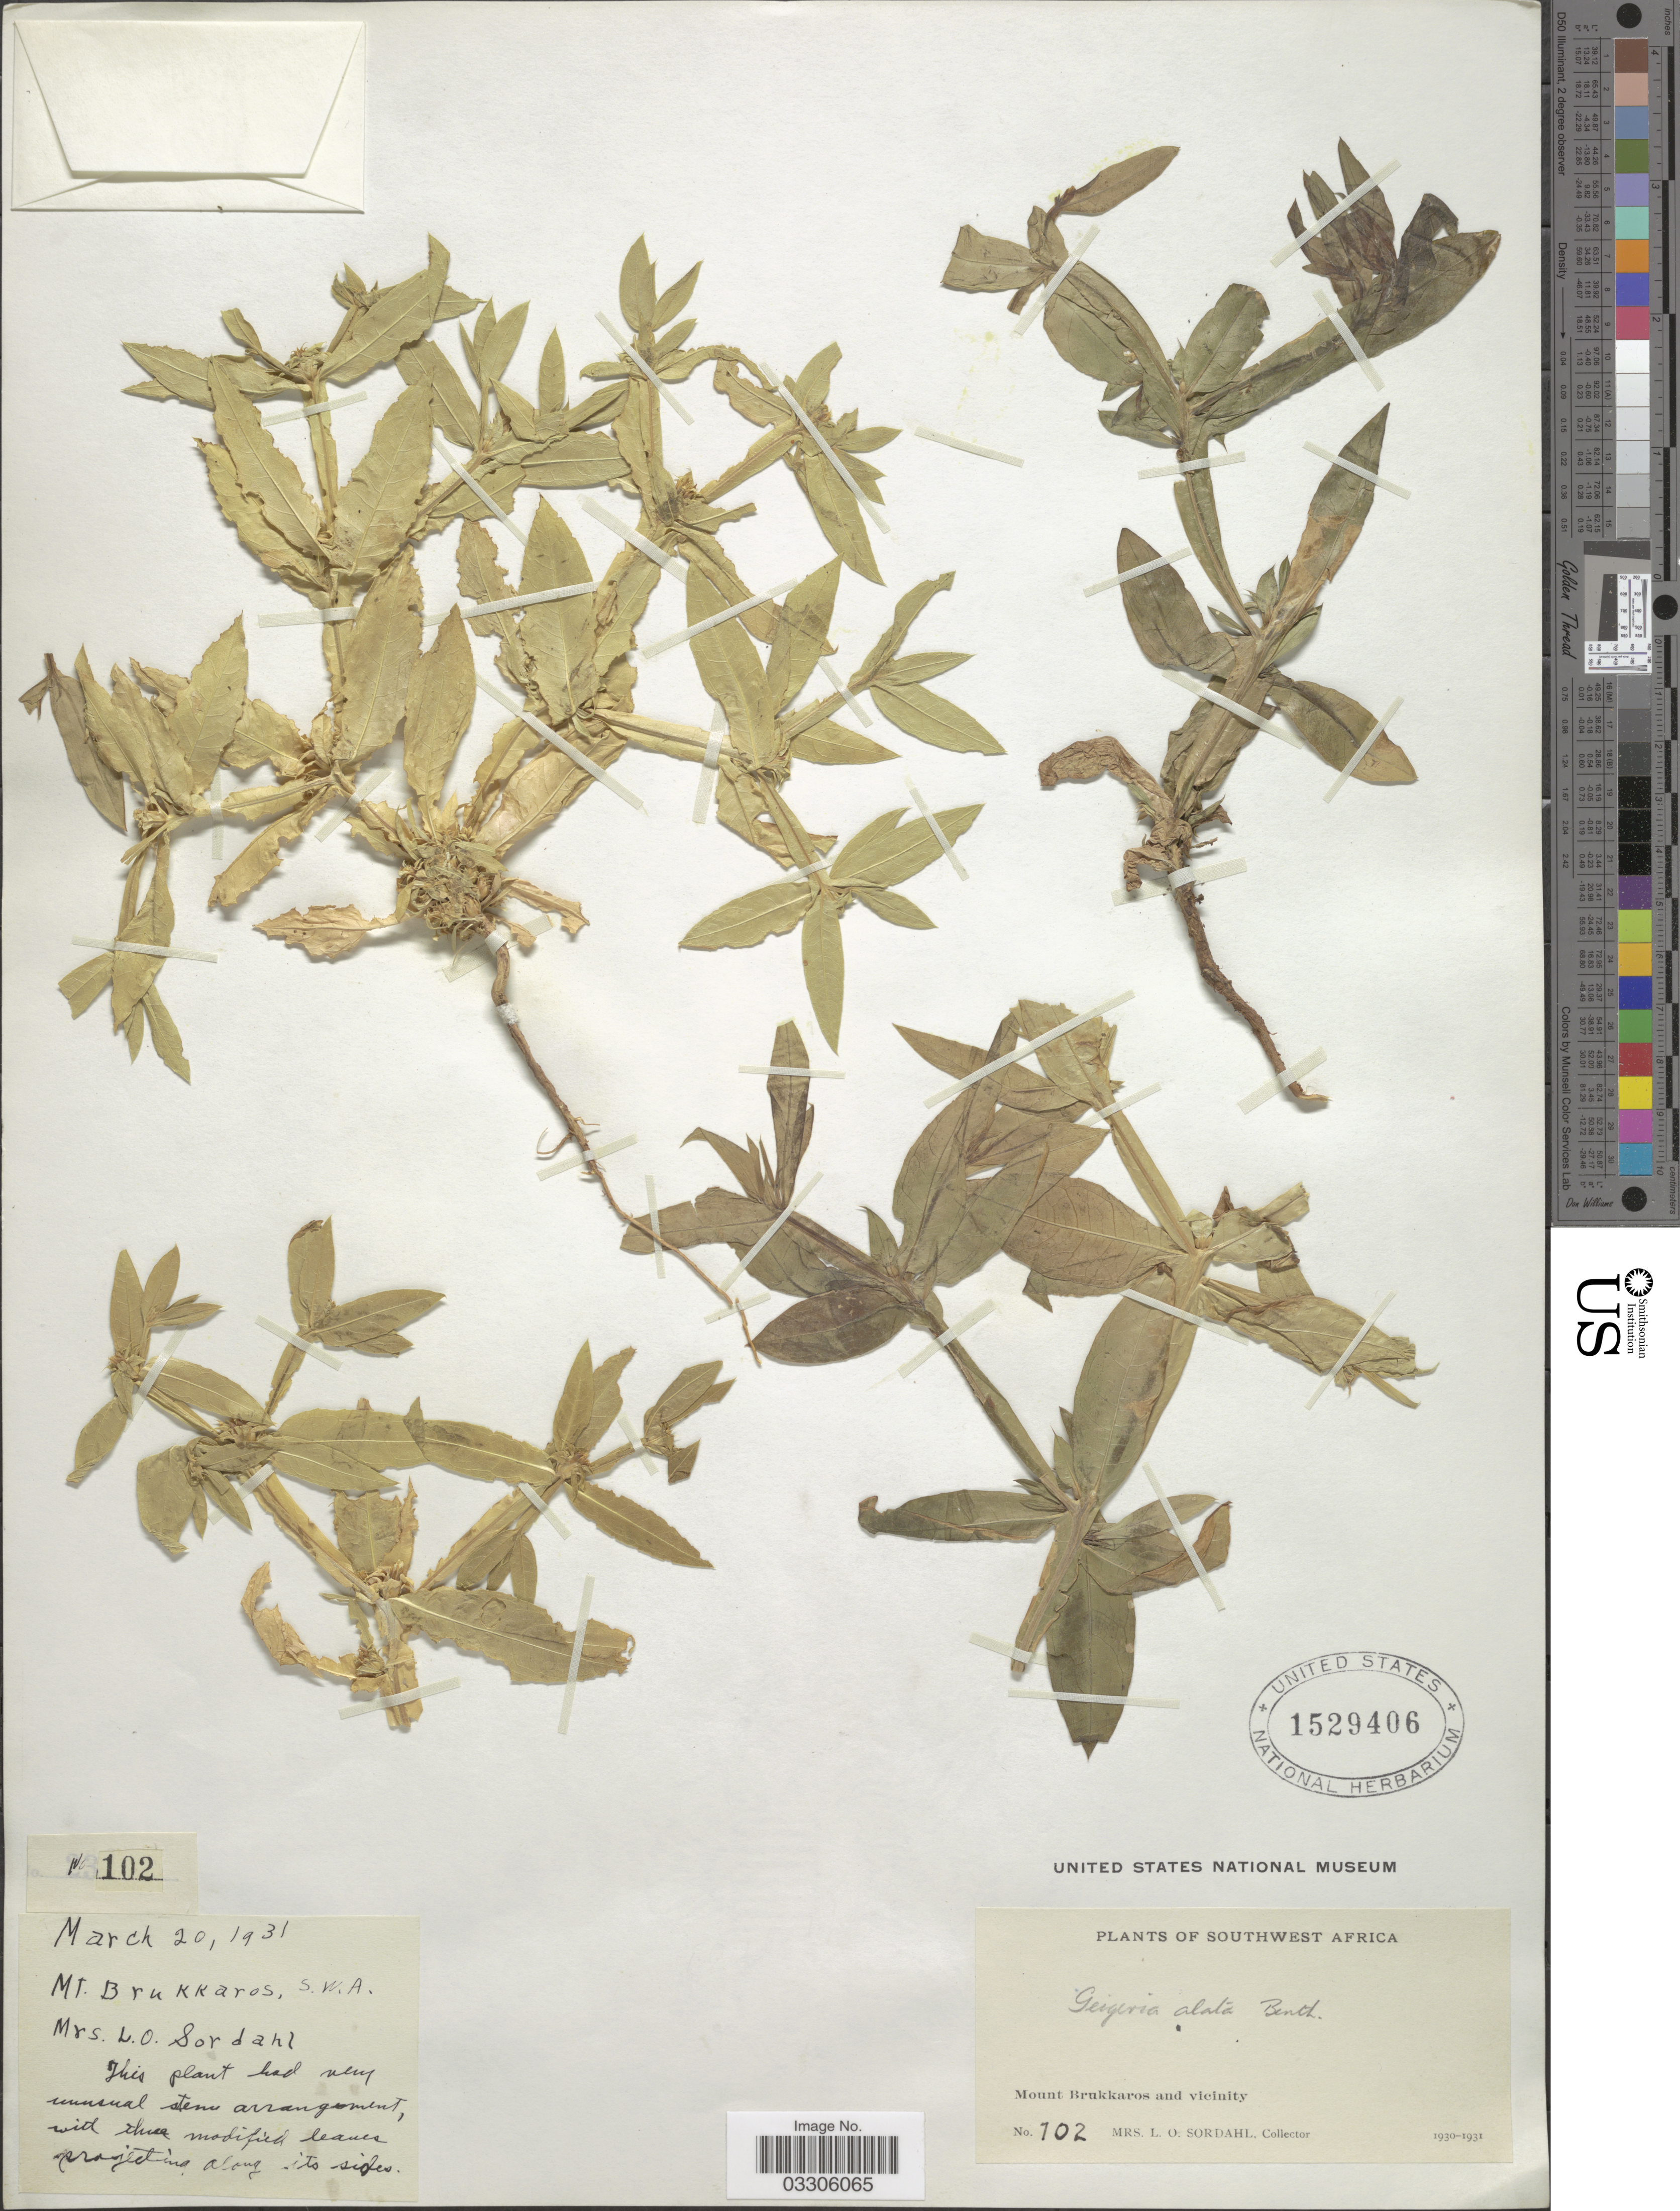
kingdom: Plantae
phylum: Tracheophyta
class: Magnoliopsida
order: Sapindales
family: Rutaceae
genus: Geijera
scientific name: Geijera alata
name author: Benth. & Hook. f.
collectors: L. Sordahl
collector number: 102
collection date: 1931-03-20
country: Namibia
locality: Southwest Africa. Mount Brukkaros and vicinity.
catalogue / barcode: US 1529406